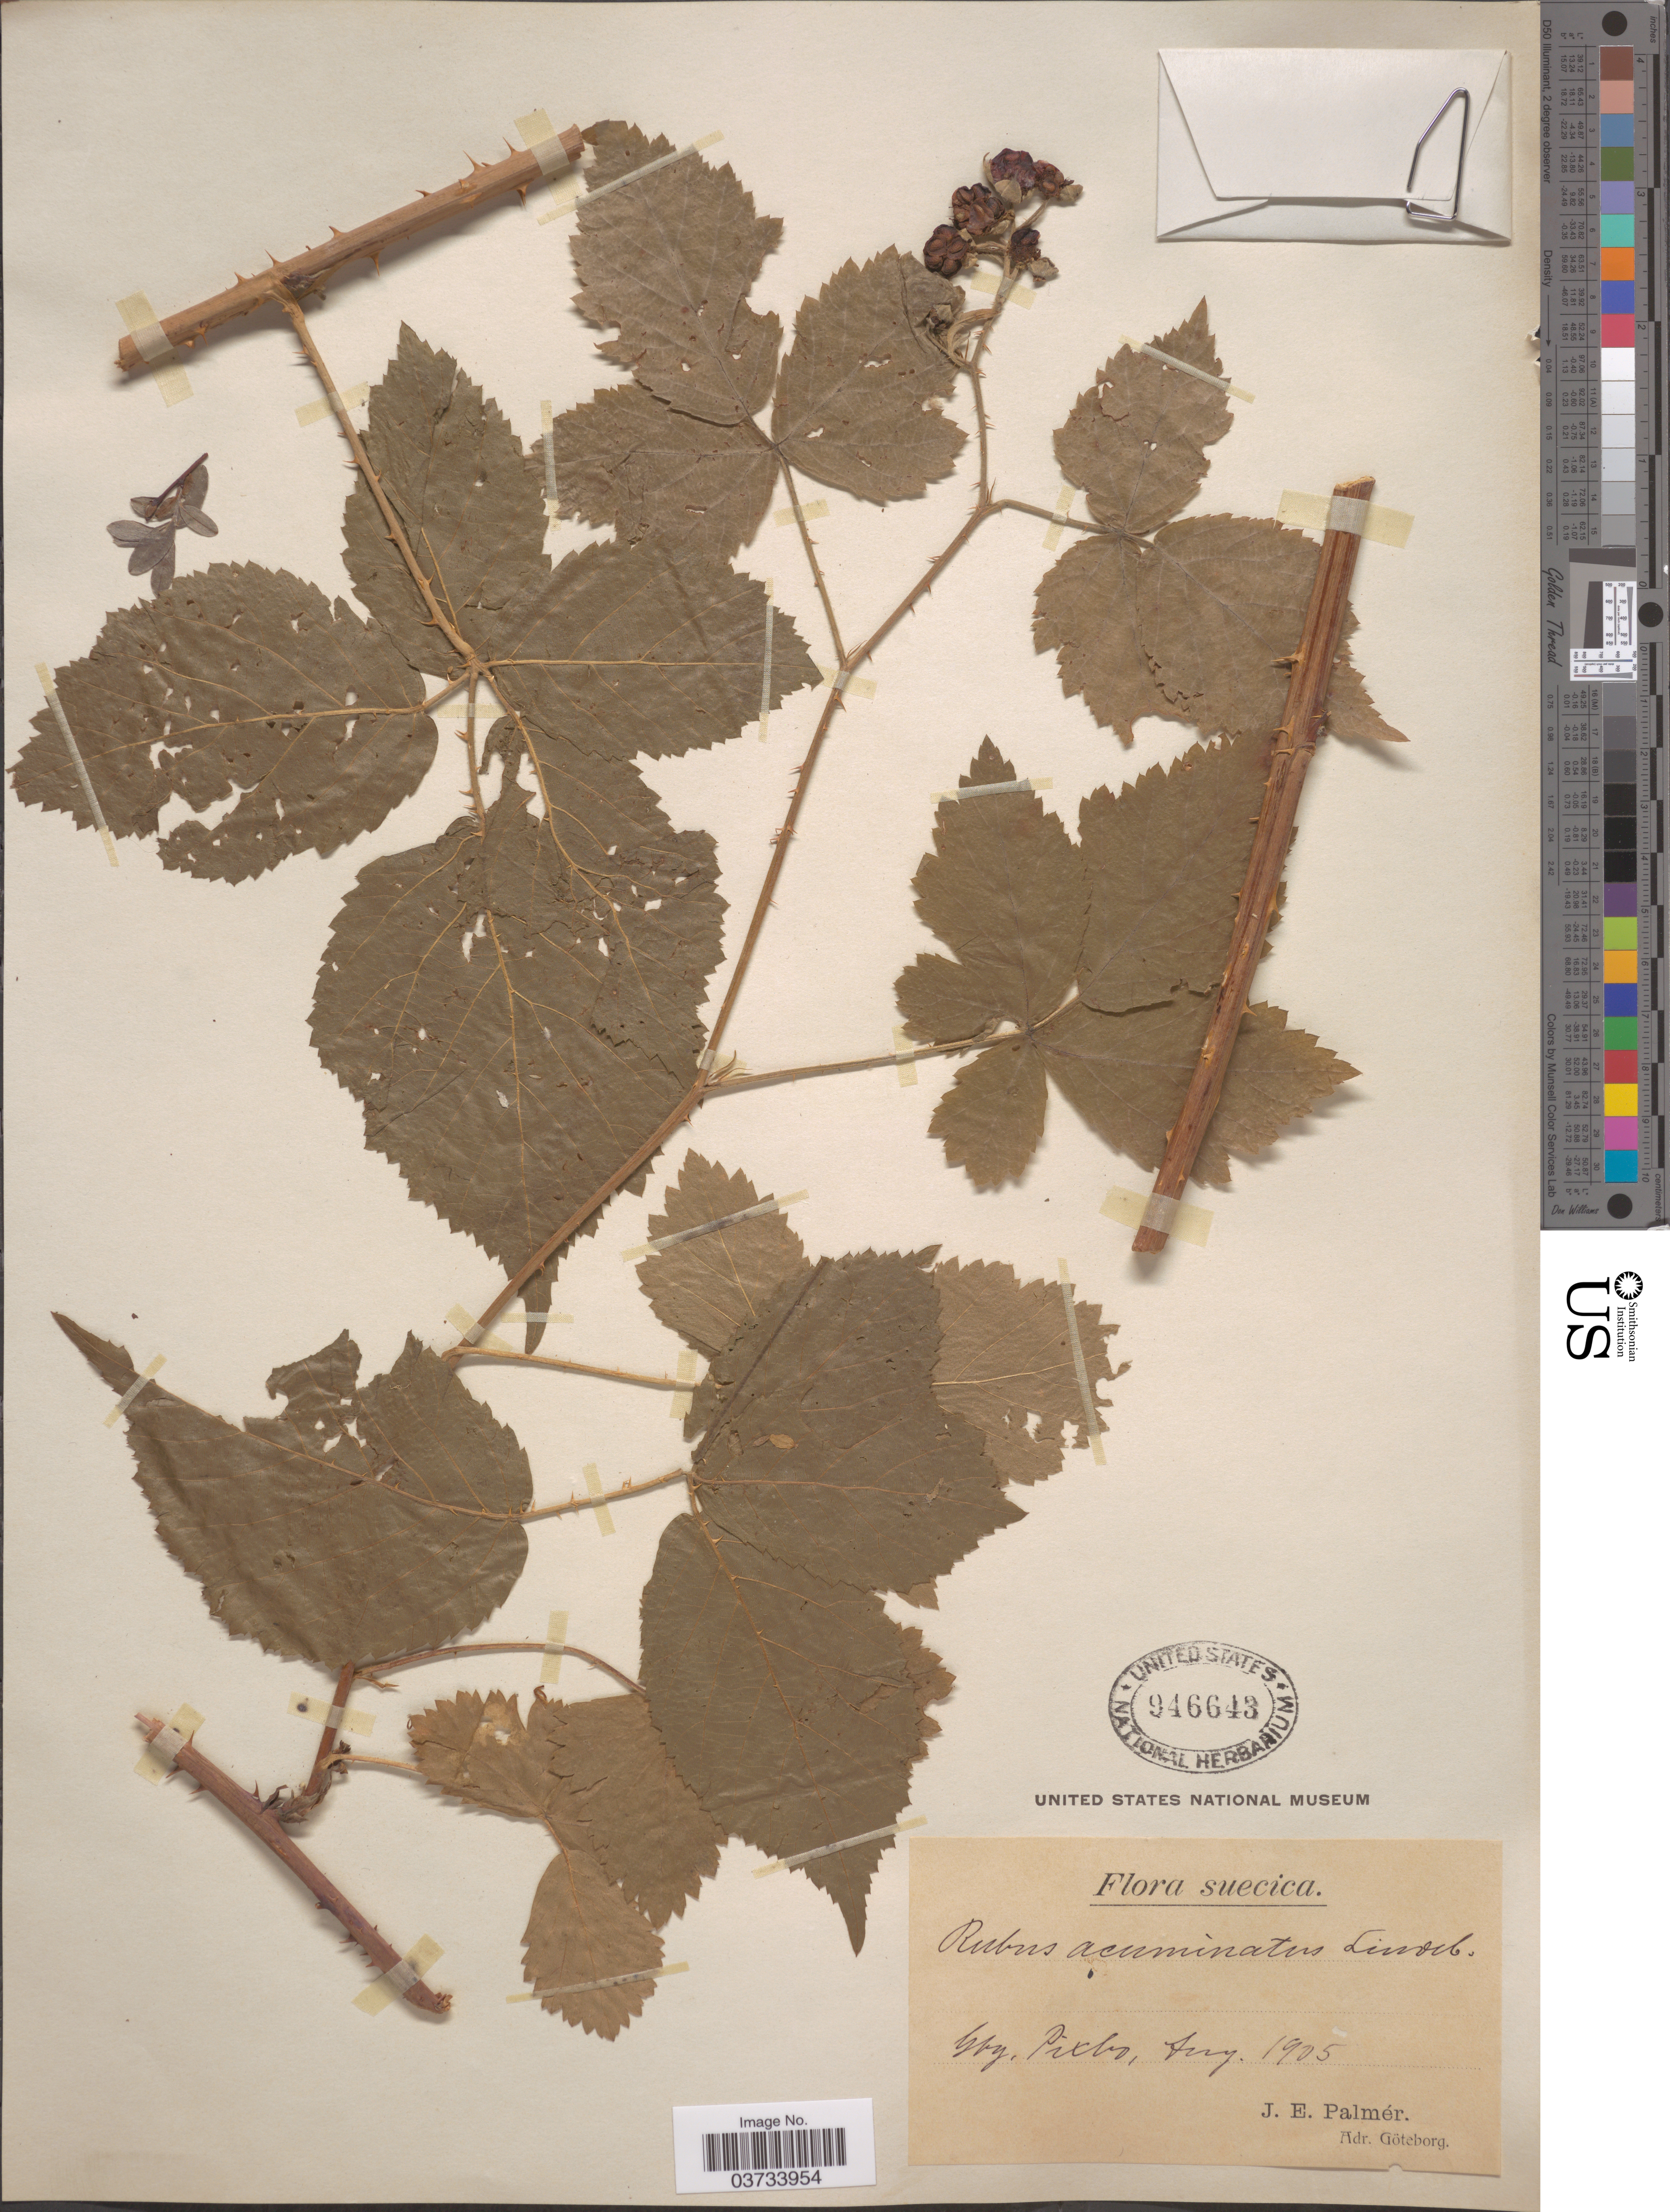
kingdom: Plantae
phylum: Tracheophyta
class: Magnoliopsida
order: Rosales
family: Rosaceae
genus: Rubus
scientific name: Rubus acuminatus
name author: Sm.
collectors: J. E. Palmér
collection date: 1905-08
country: Sweden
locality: Suecica, Gby, Pixbo.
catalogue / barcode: US 946643